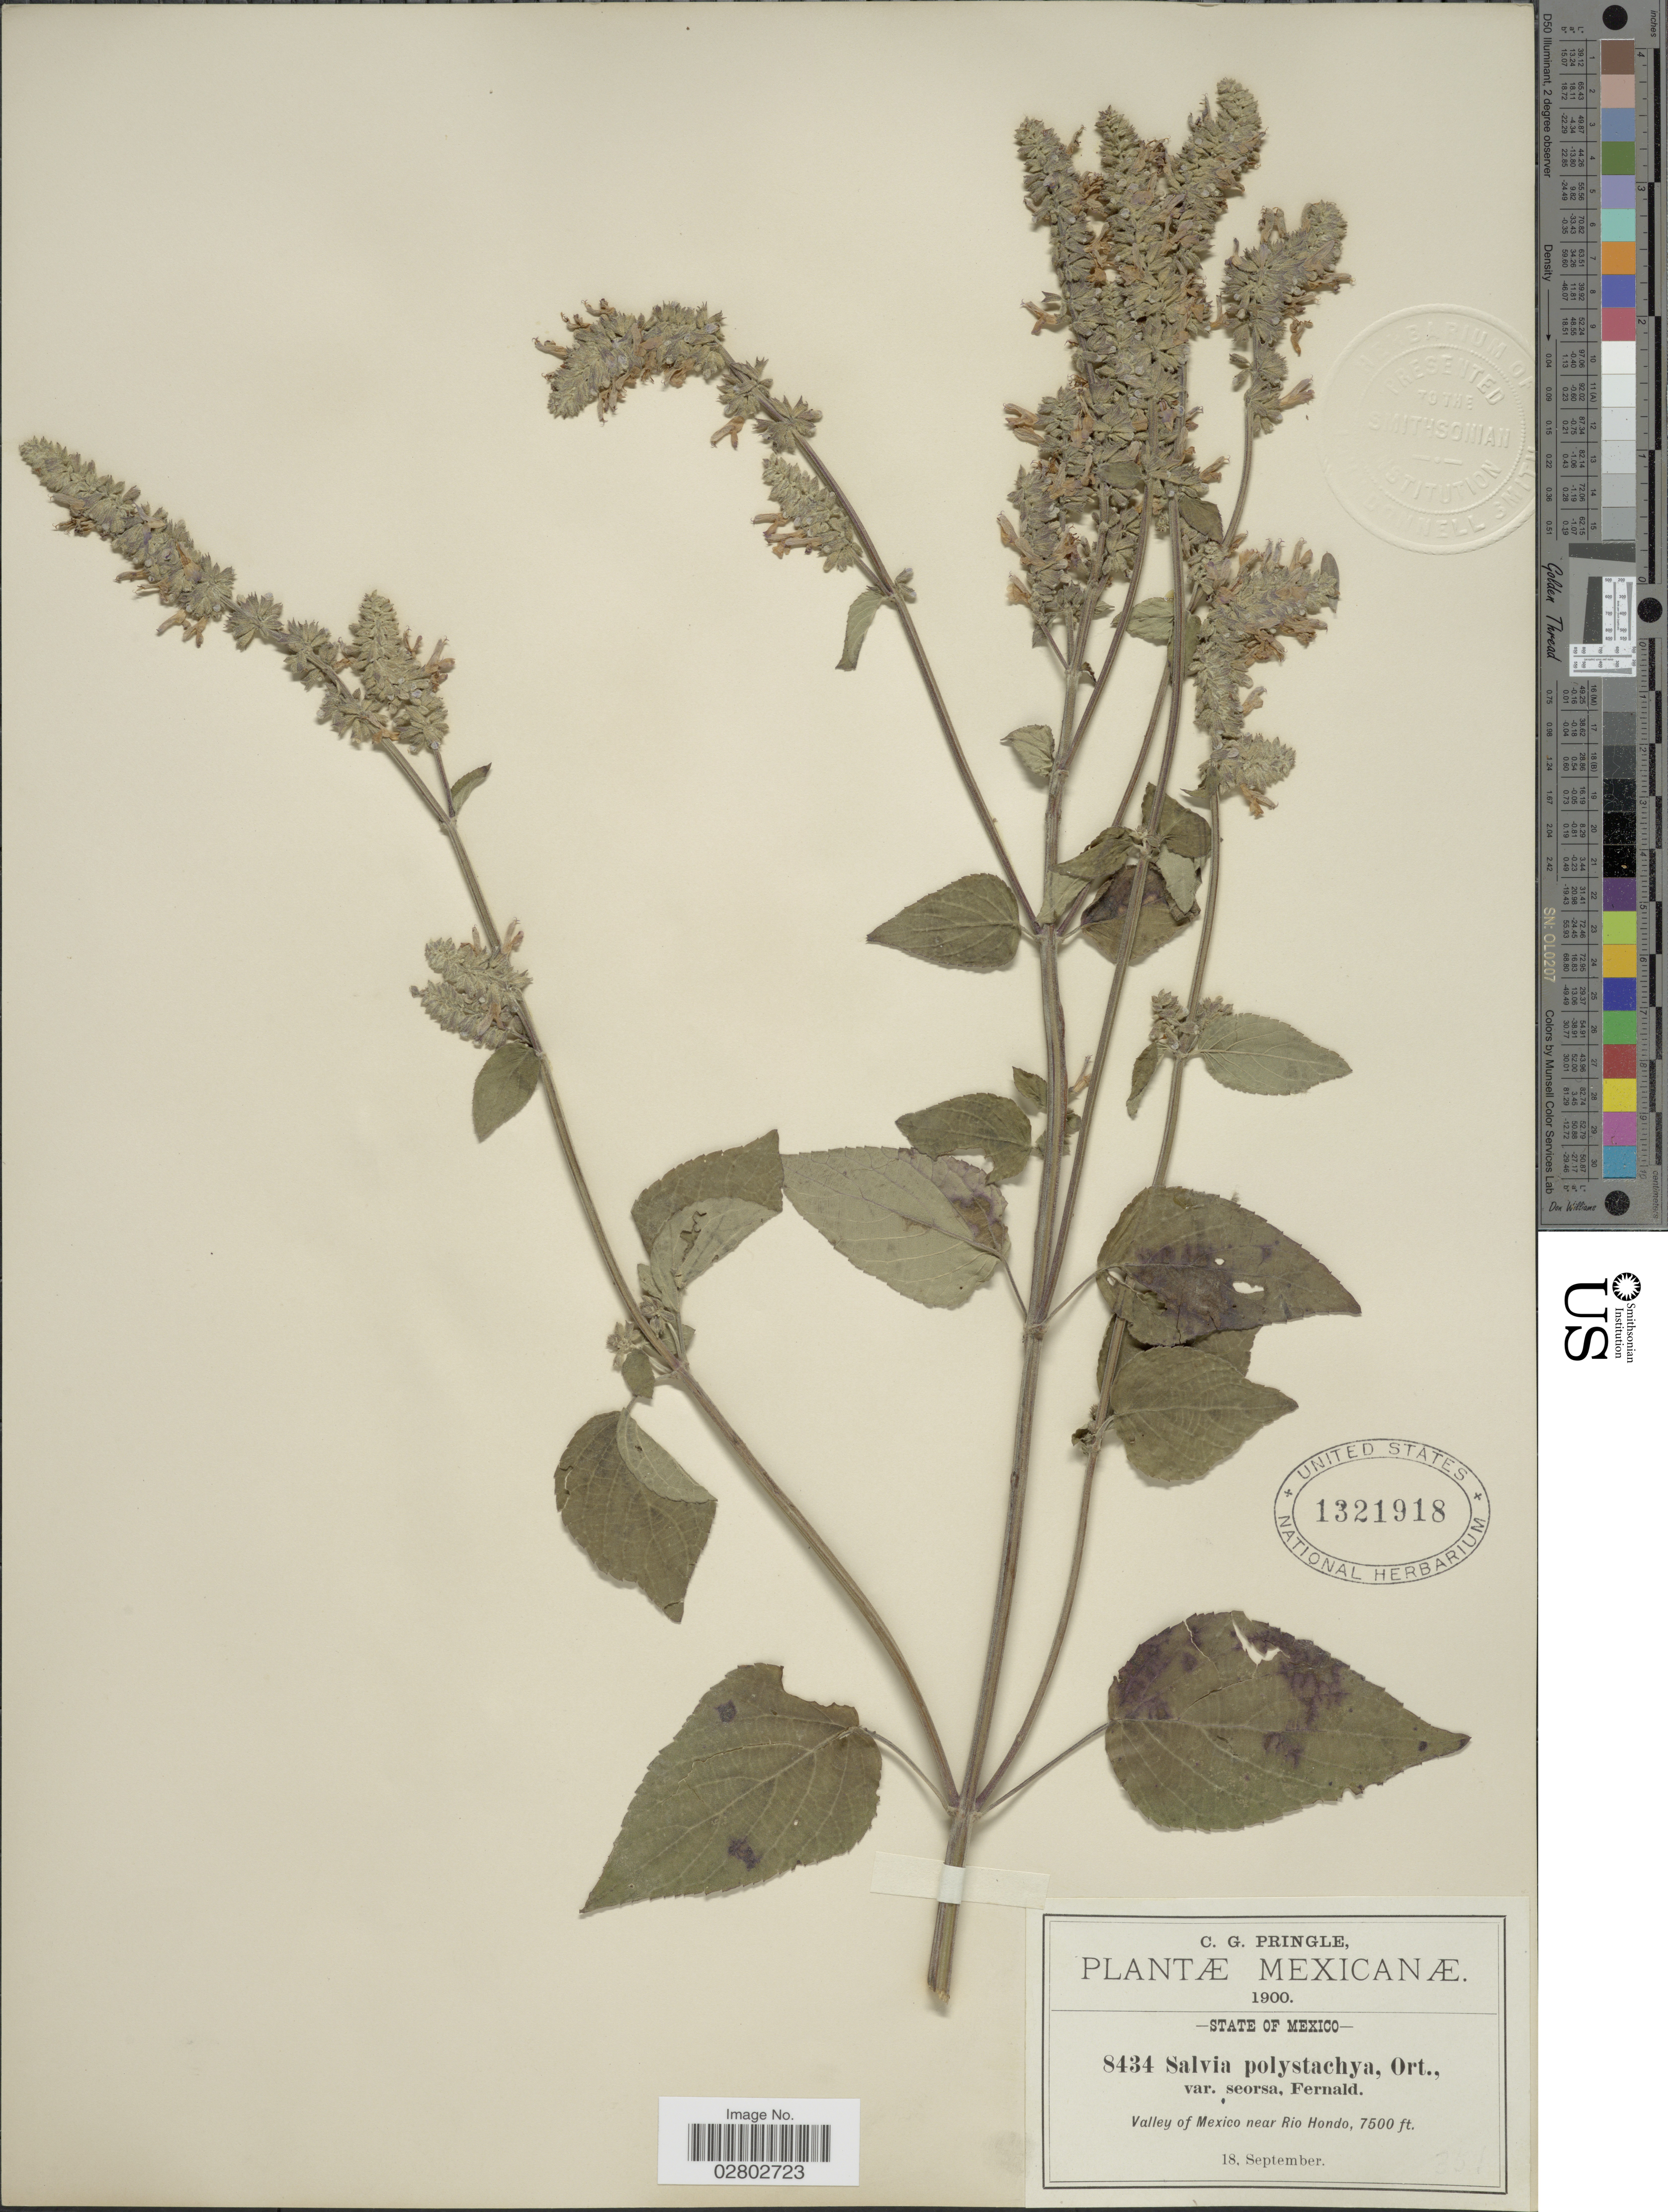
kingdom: Plantae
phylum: Tracheophyta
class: Magnoliopsida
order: Lamiales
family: Lamiaceae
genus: Salvia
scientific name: Salvia polystachya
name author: Cav.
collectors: C. G. Pringle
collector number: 8434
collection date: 1900-09-18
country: Mexico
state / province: México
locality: State of Mexico, Valley of Mexico near Rio Hondo.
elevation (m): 2286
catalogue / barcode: US 1321918